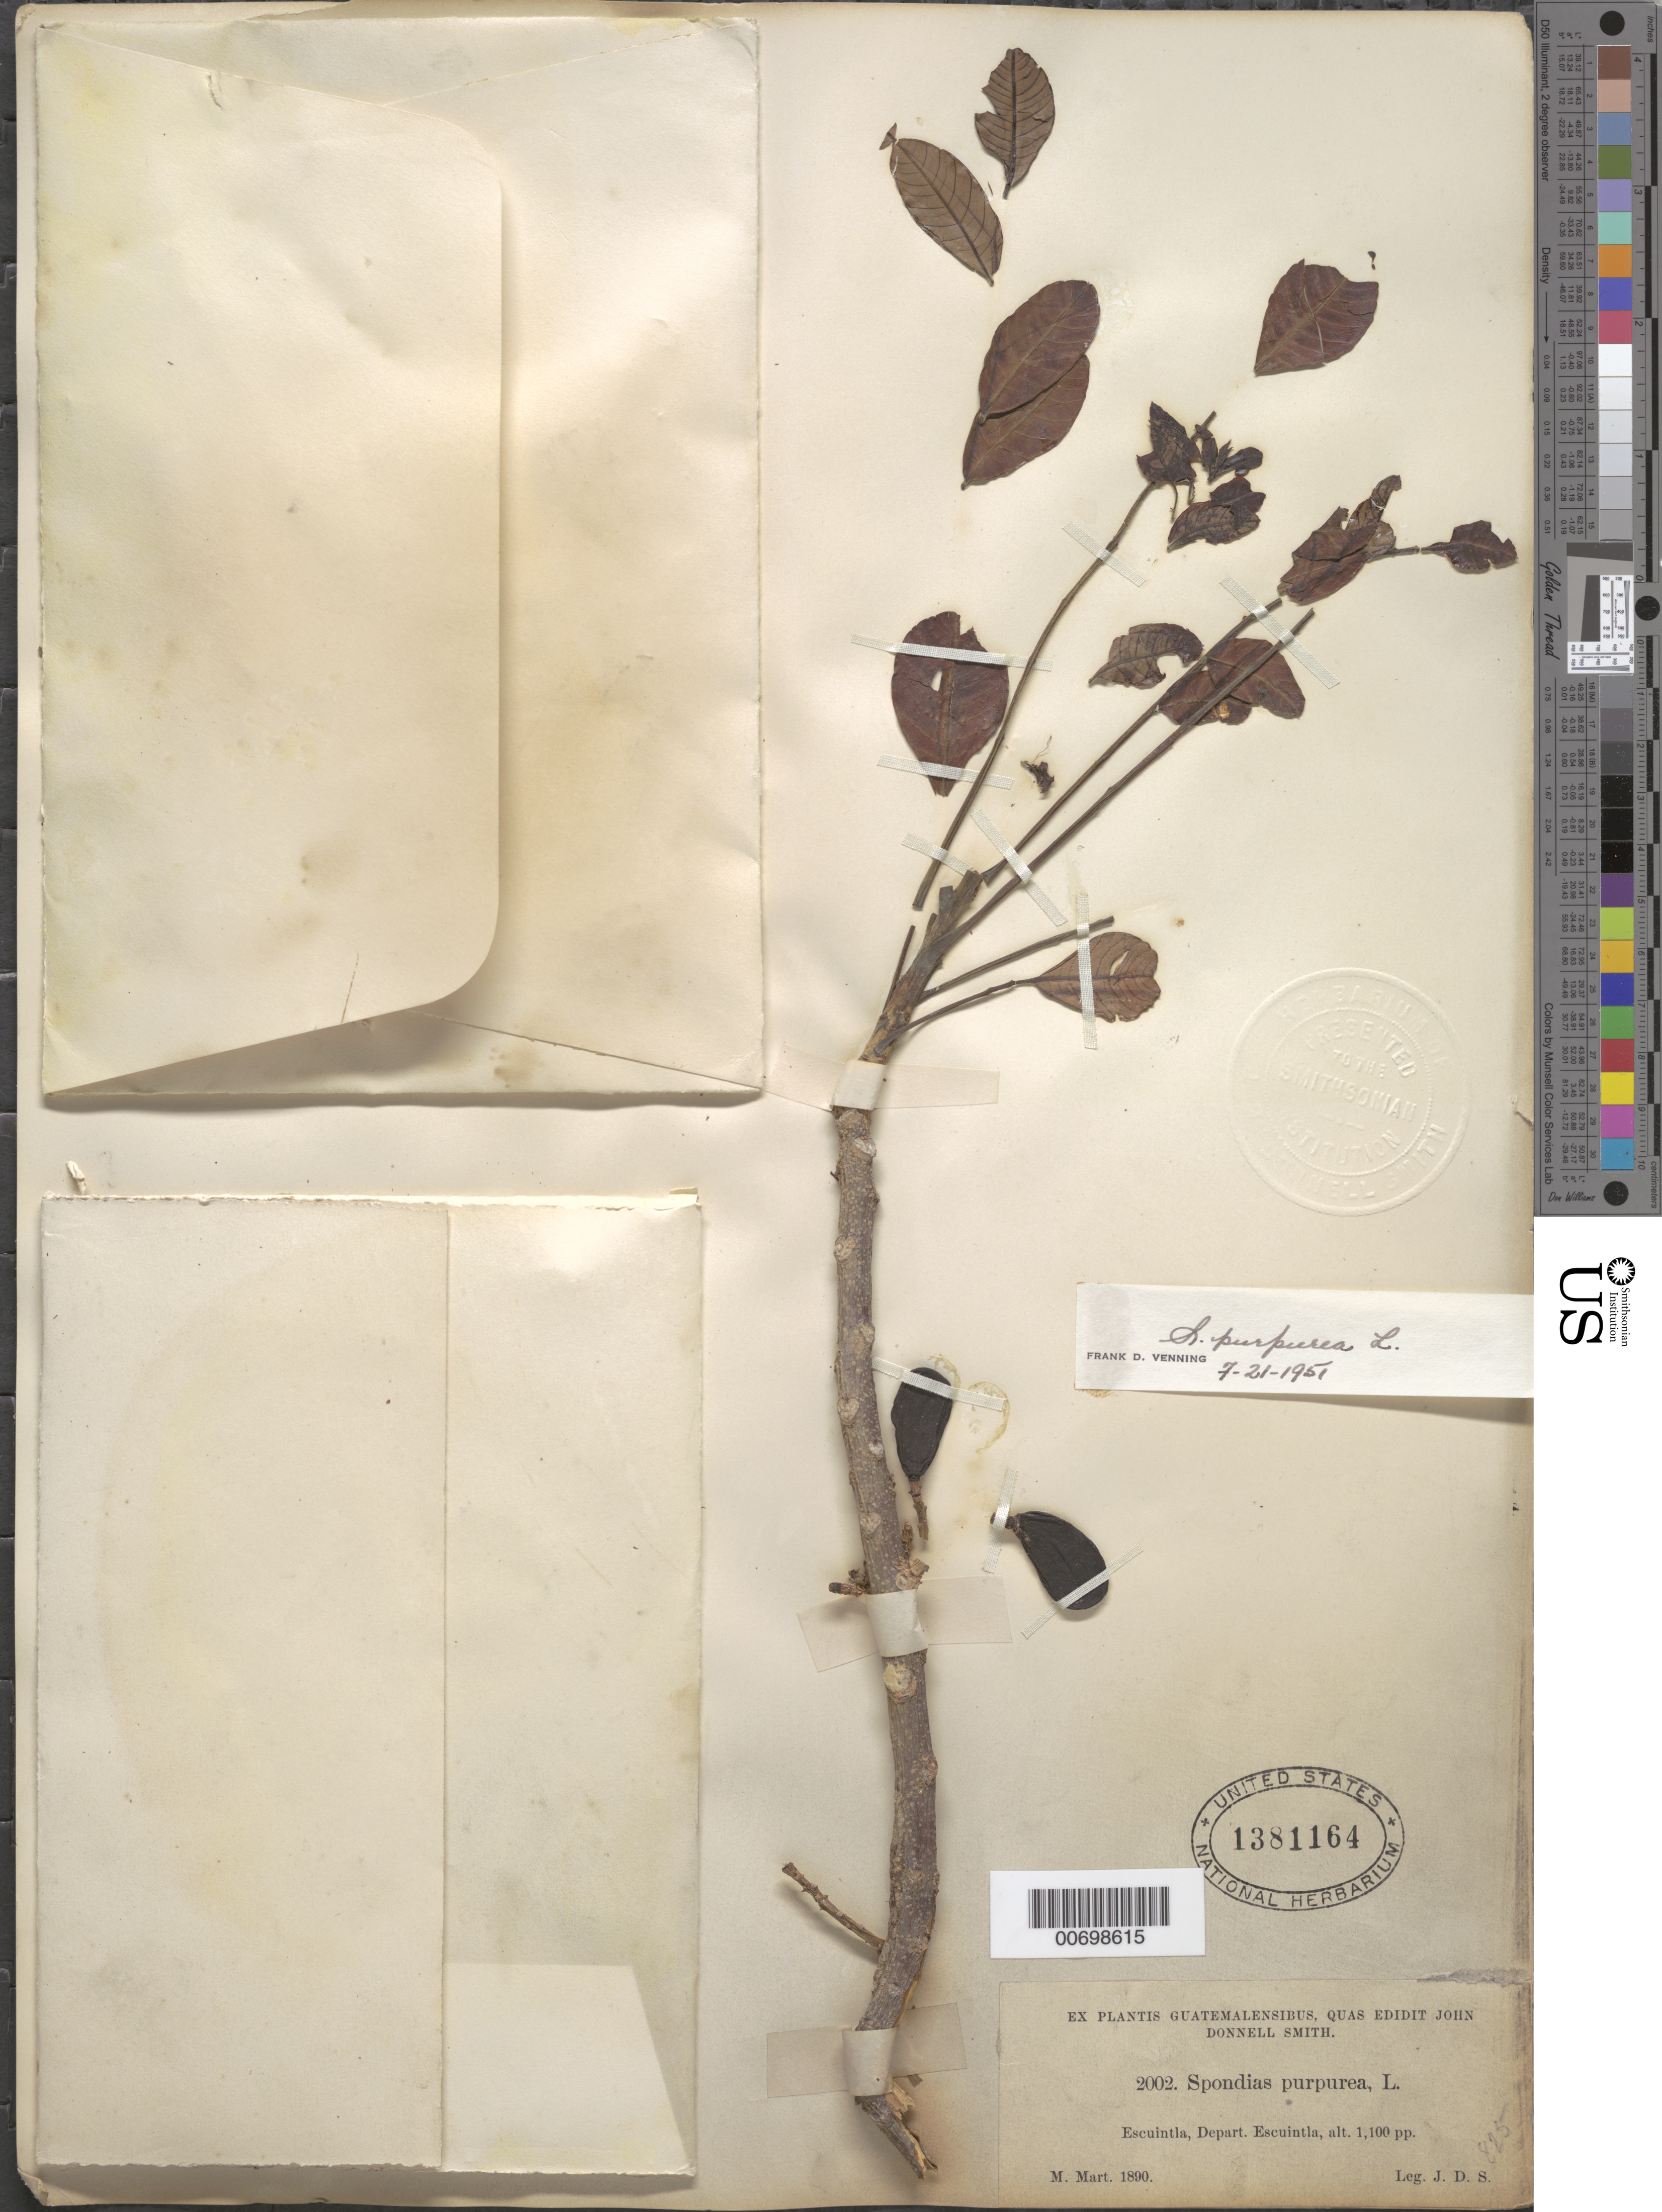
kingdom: Plantae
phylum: Tracheophyta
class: Magnoliopsida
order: Sapindales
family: Anacardiaceae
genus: Spondias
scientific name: Spondias purpurea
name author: L.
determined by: Mitchell, John D.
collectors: J. Donnell Smith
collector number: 2002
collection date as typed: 1890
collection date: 1890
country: Guatemala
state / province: Escuintla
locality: Escuintla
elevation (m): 335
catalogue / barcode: US 1381164